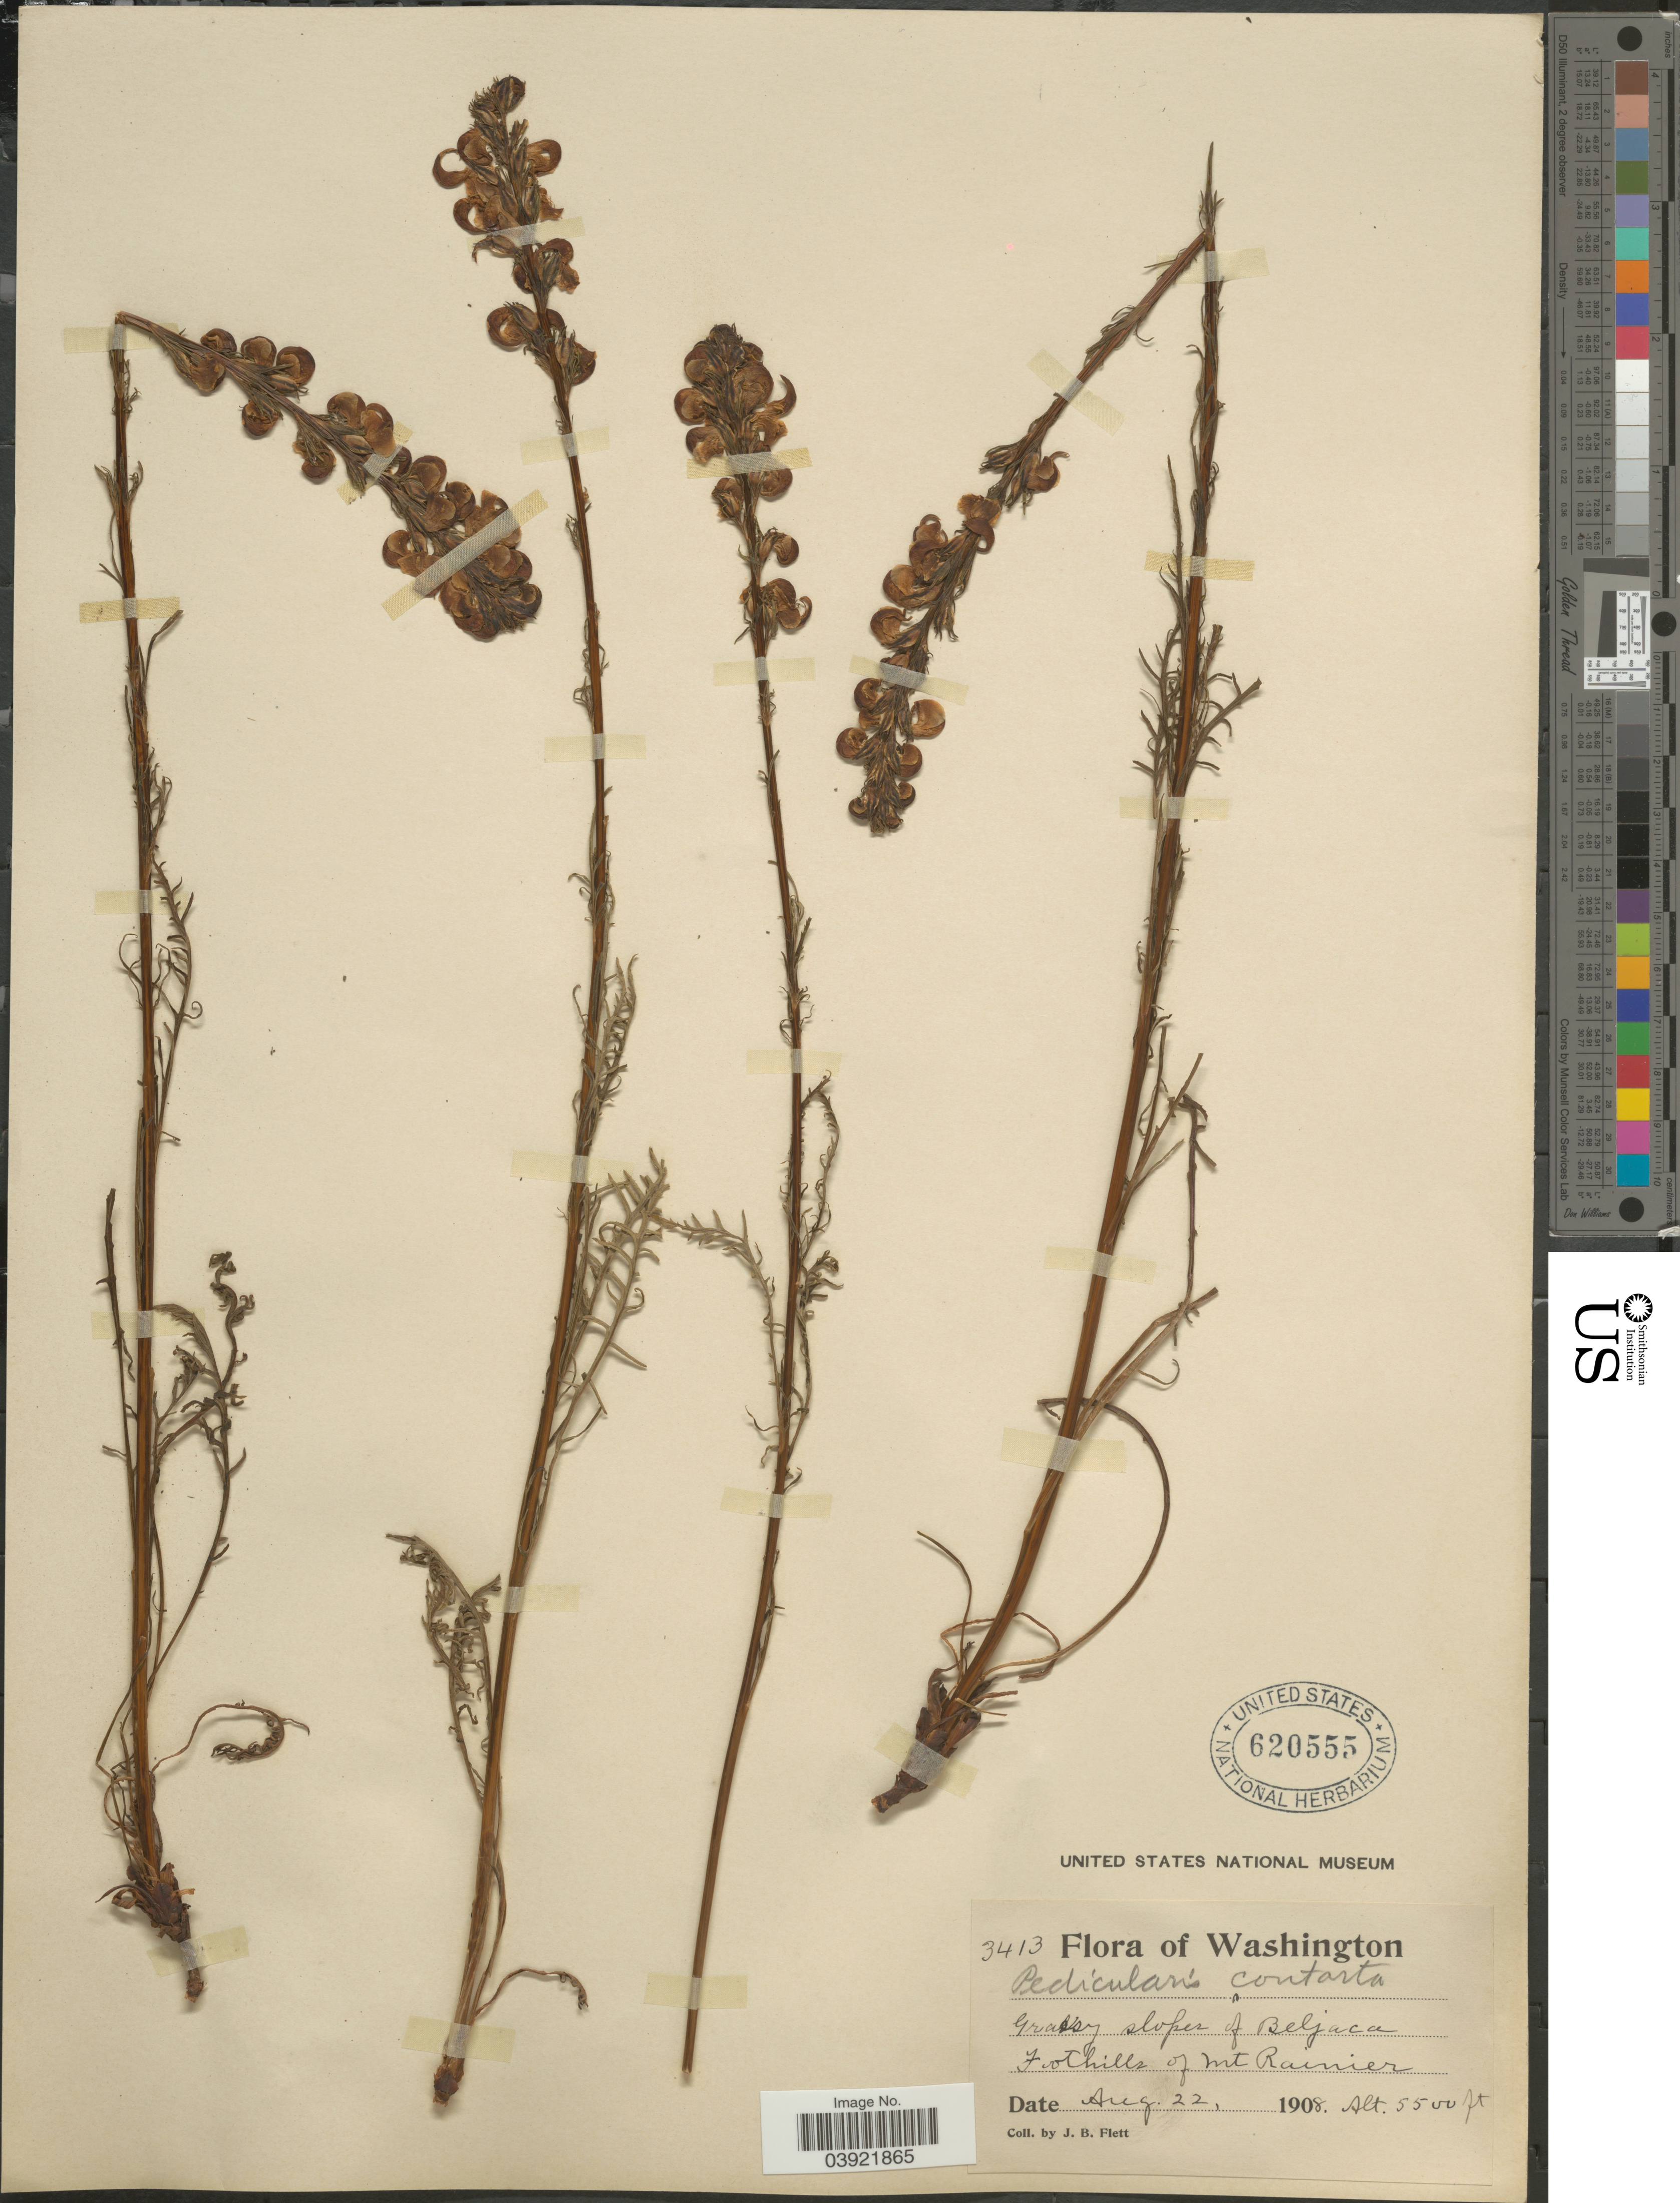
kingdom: Plantae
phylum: Tracheophyta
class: Magnoliopsida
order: Lamiales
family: Orobanchaceae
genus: Pedicularis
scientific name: Pedicularis contorta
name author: Benth.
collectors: J. Flett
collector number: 3413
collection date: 1908-08-22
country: United States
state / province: Washington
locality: Grassy slopes of Beljaca Foothills of Mt Rainier.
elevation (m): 1676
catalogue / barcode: US 620555